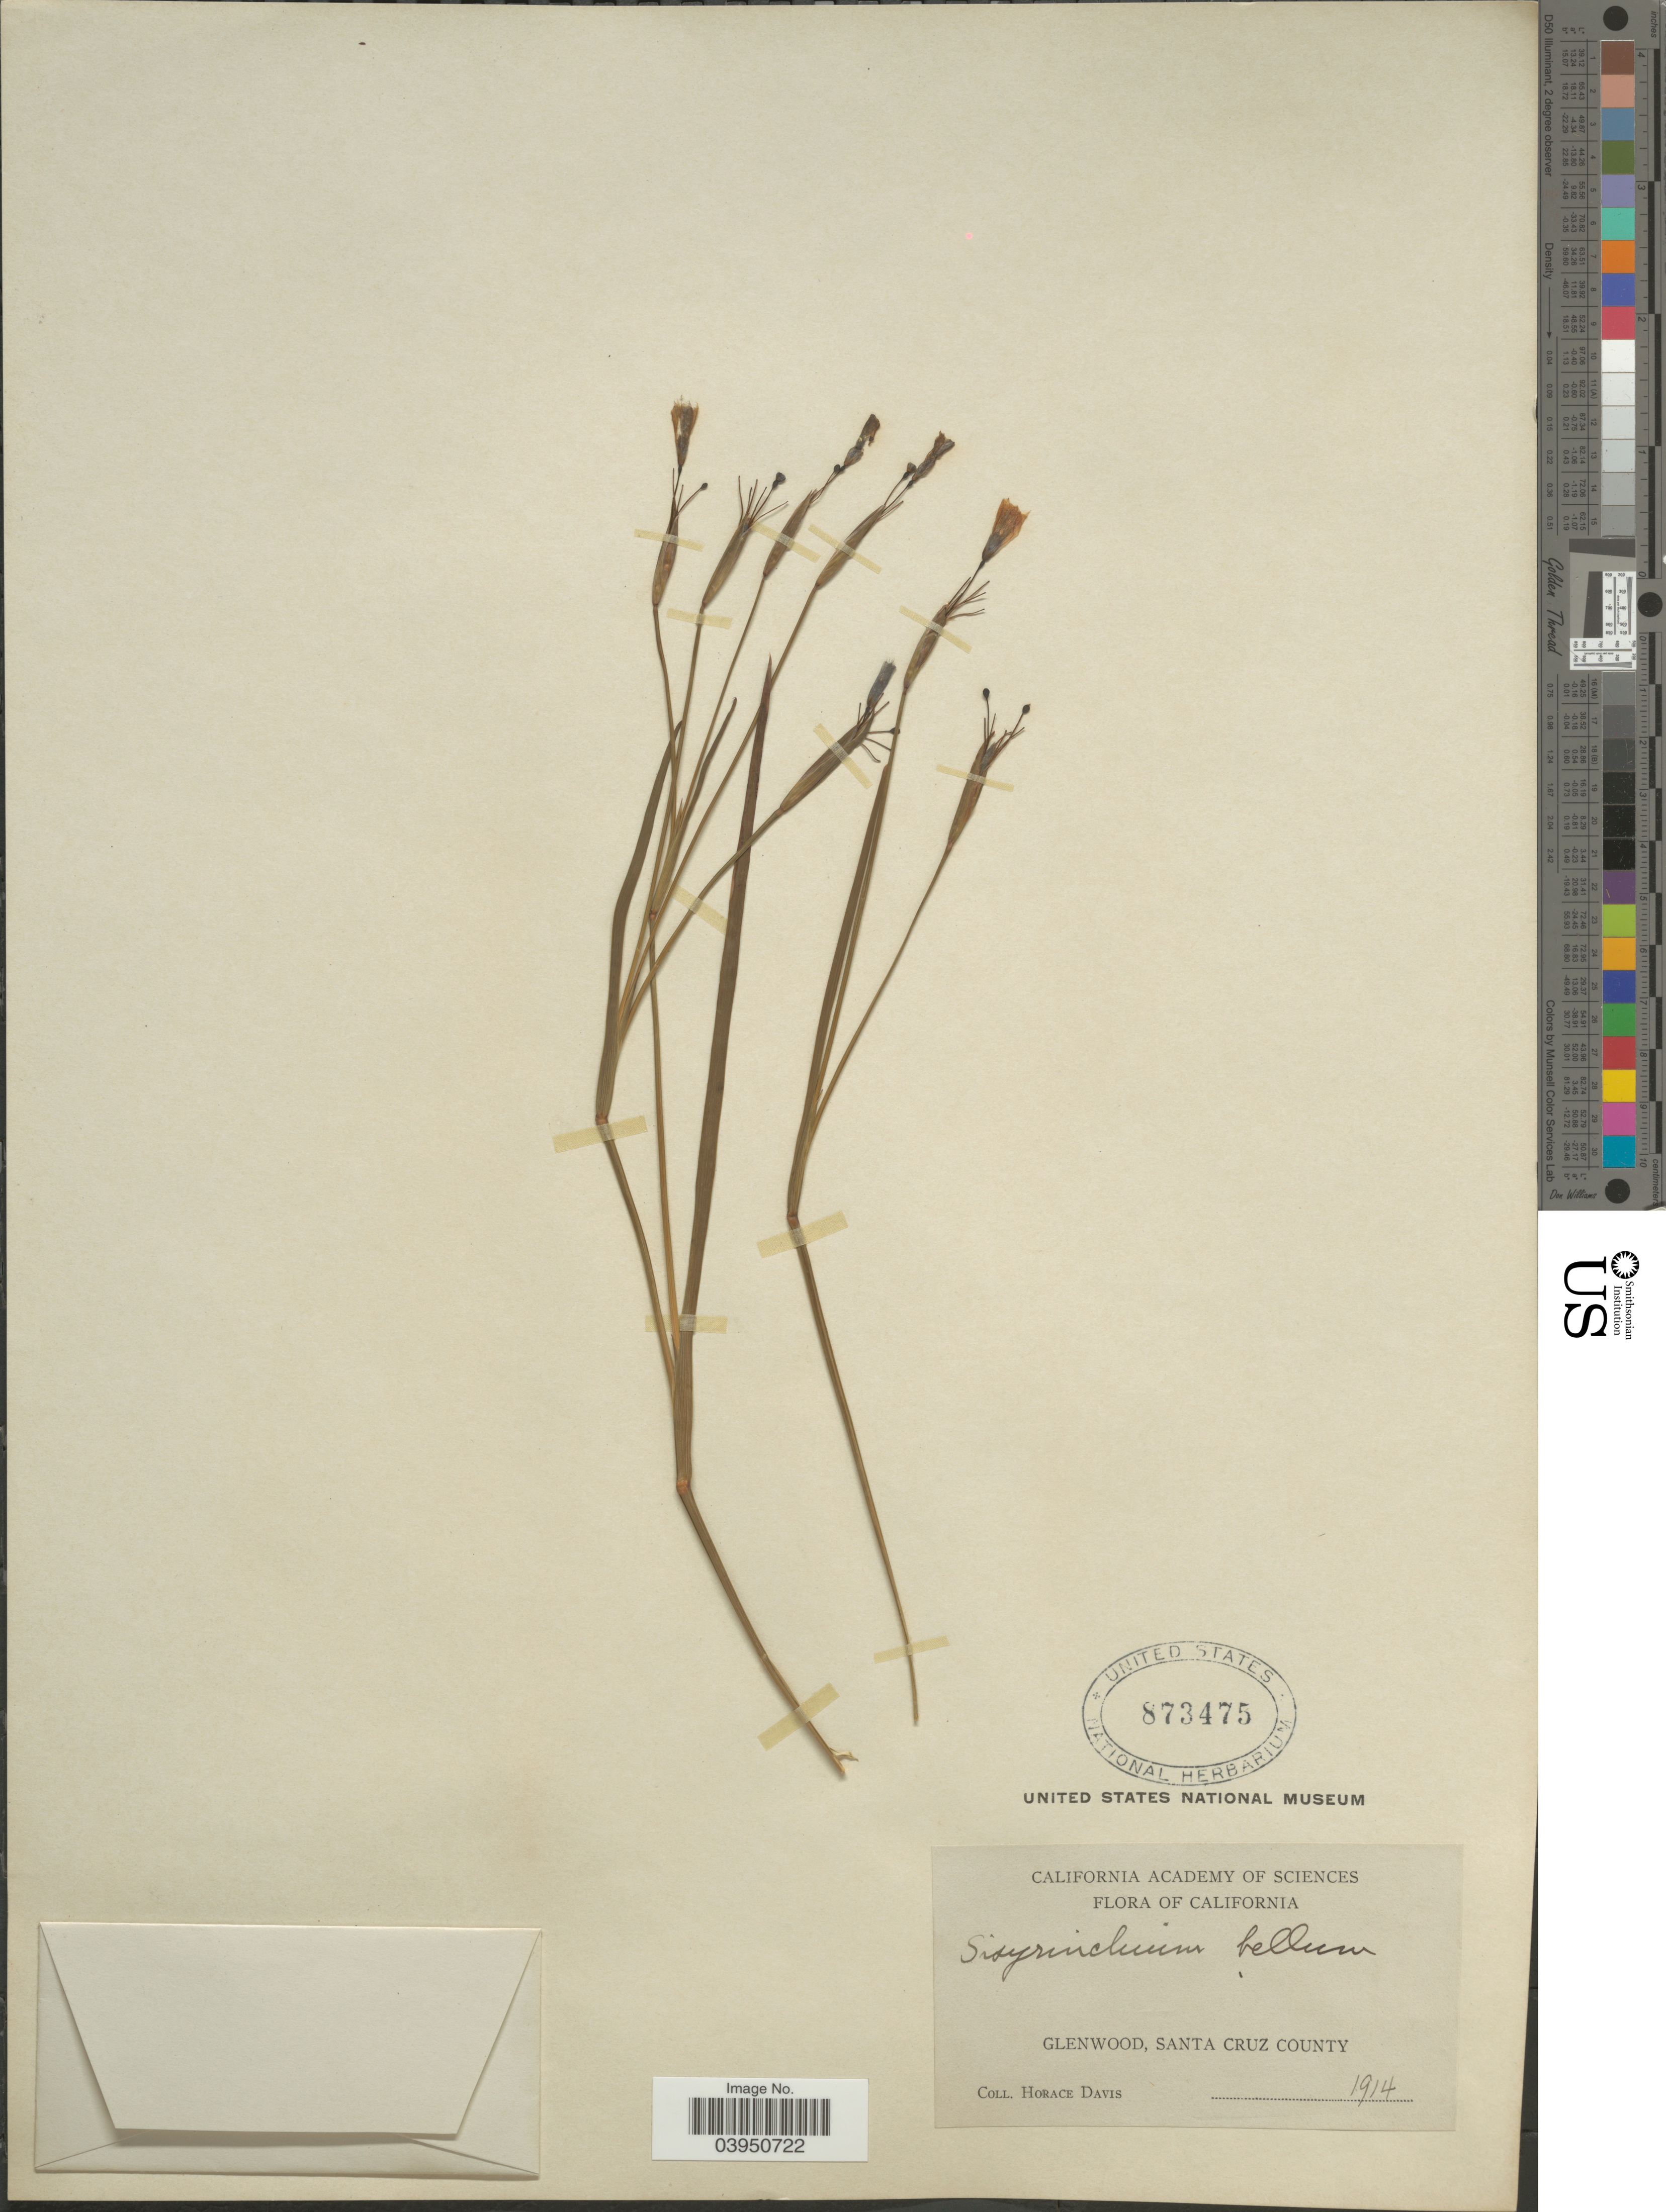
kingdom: Plantae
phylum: Tracheophyta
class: Liliopsida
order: Asparagales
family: Iridaceae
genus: Sisyrinchium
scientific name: Sisyrinchium bellum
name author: S. Watson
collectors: H. Davis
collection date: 1914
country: United States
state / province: California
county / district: Santa Cruz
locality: Glenwood, Santa Cruz County.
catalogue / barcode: US 873475